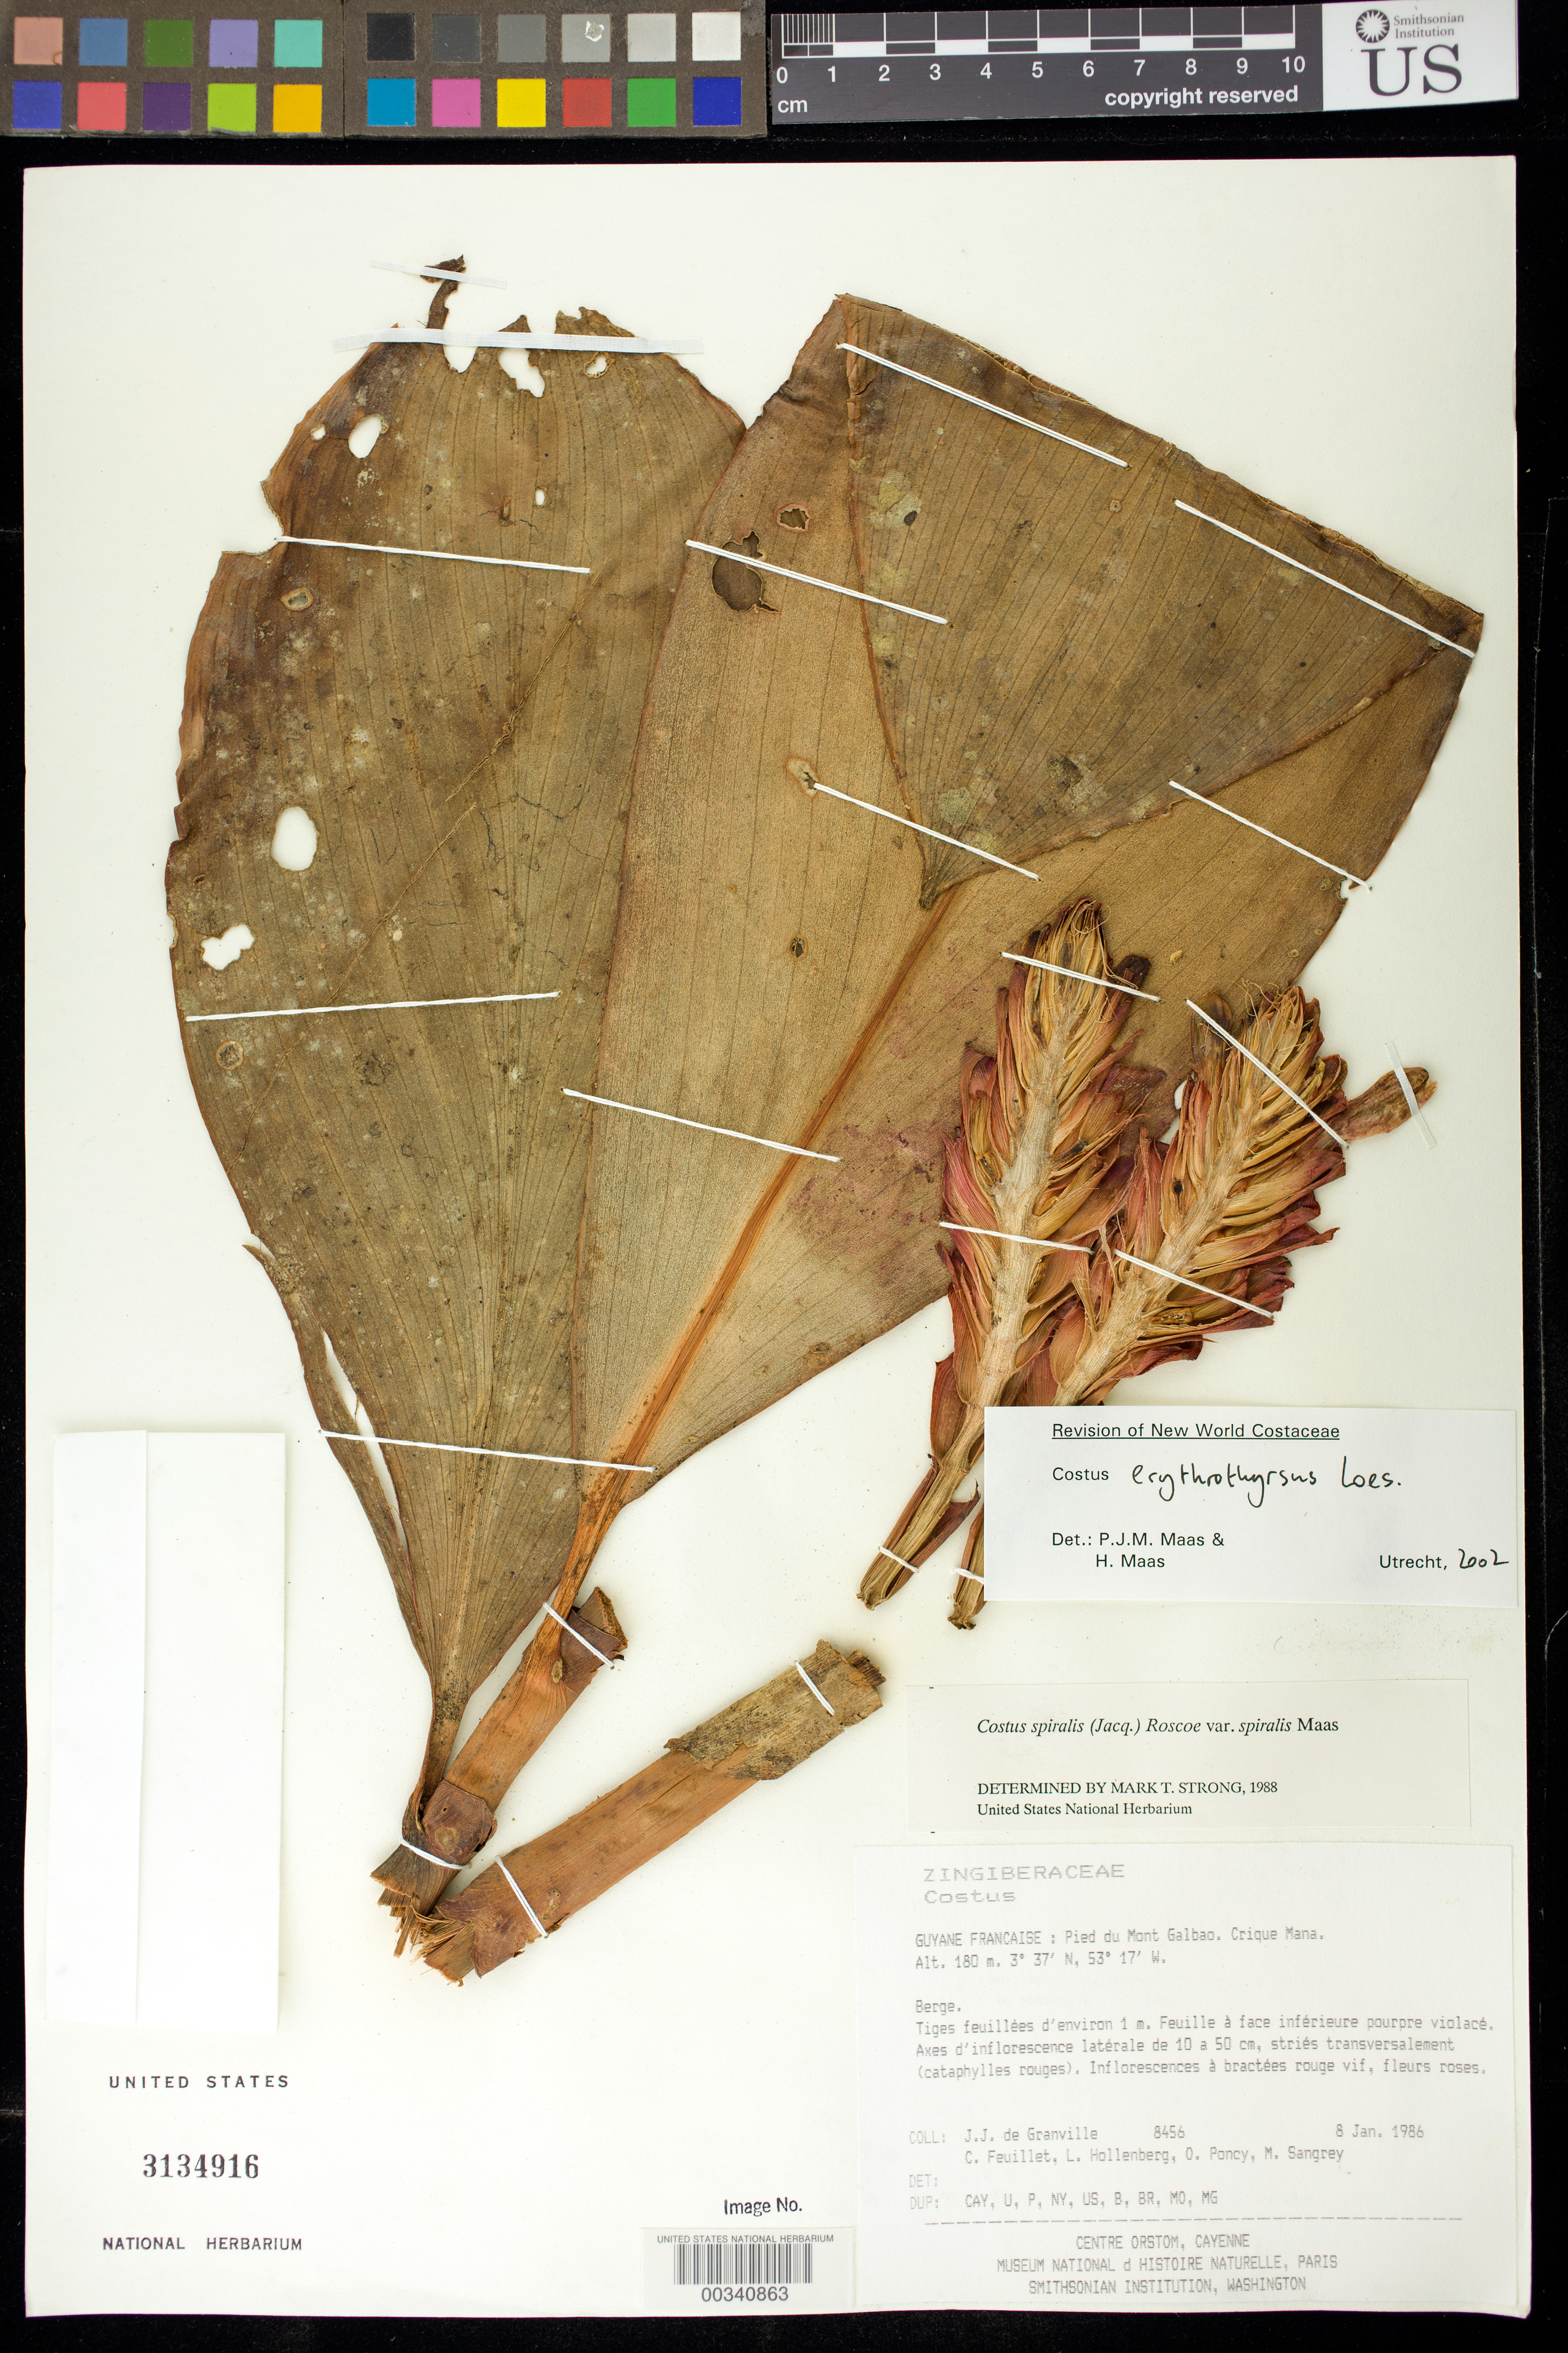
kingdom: Plantae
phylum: Tracheophyta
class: Liliopsida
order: Zingiberales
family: Costaceae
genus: Costus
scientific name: Costus spiralis var. spiralis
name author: (Jacq.) Roscoe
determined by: Strong, M. T., (US), Smithsonian Institution - National Museum of Natural History (UNITED STATES)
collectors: J.-J. de Granville, C. Feuillet, L. Hollenberg, O. Poncy & M. S. Sangrey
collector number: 8456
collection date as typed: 08 Jan 1986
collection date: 1986-01-08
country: French Guiana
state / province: Cayenne / Saint-Laurent-du-Maroni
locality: Pied du mont galbao, crique mana. [in former inini arrondissement.]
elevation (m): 180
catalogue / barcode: US 3134916